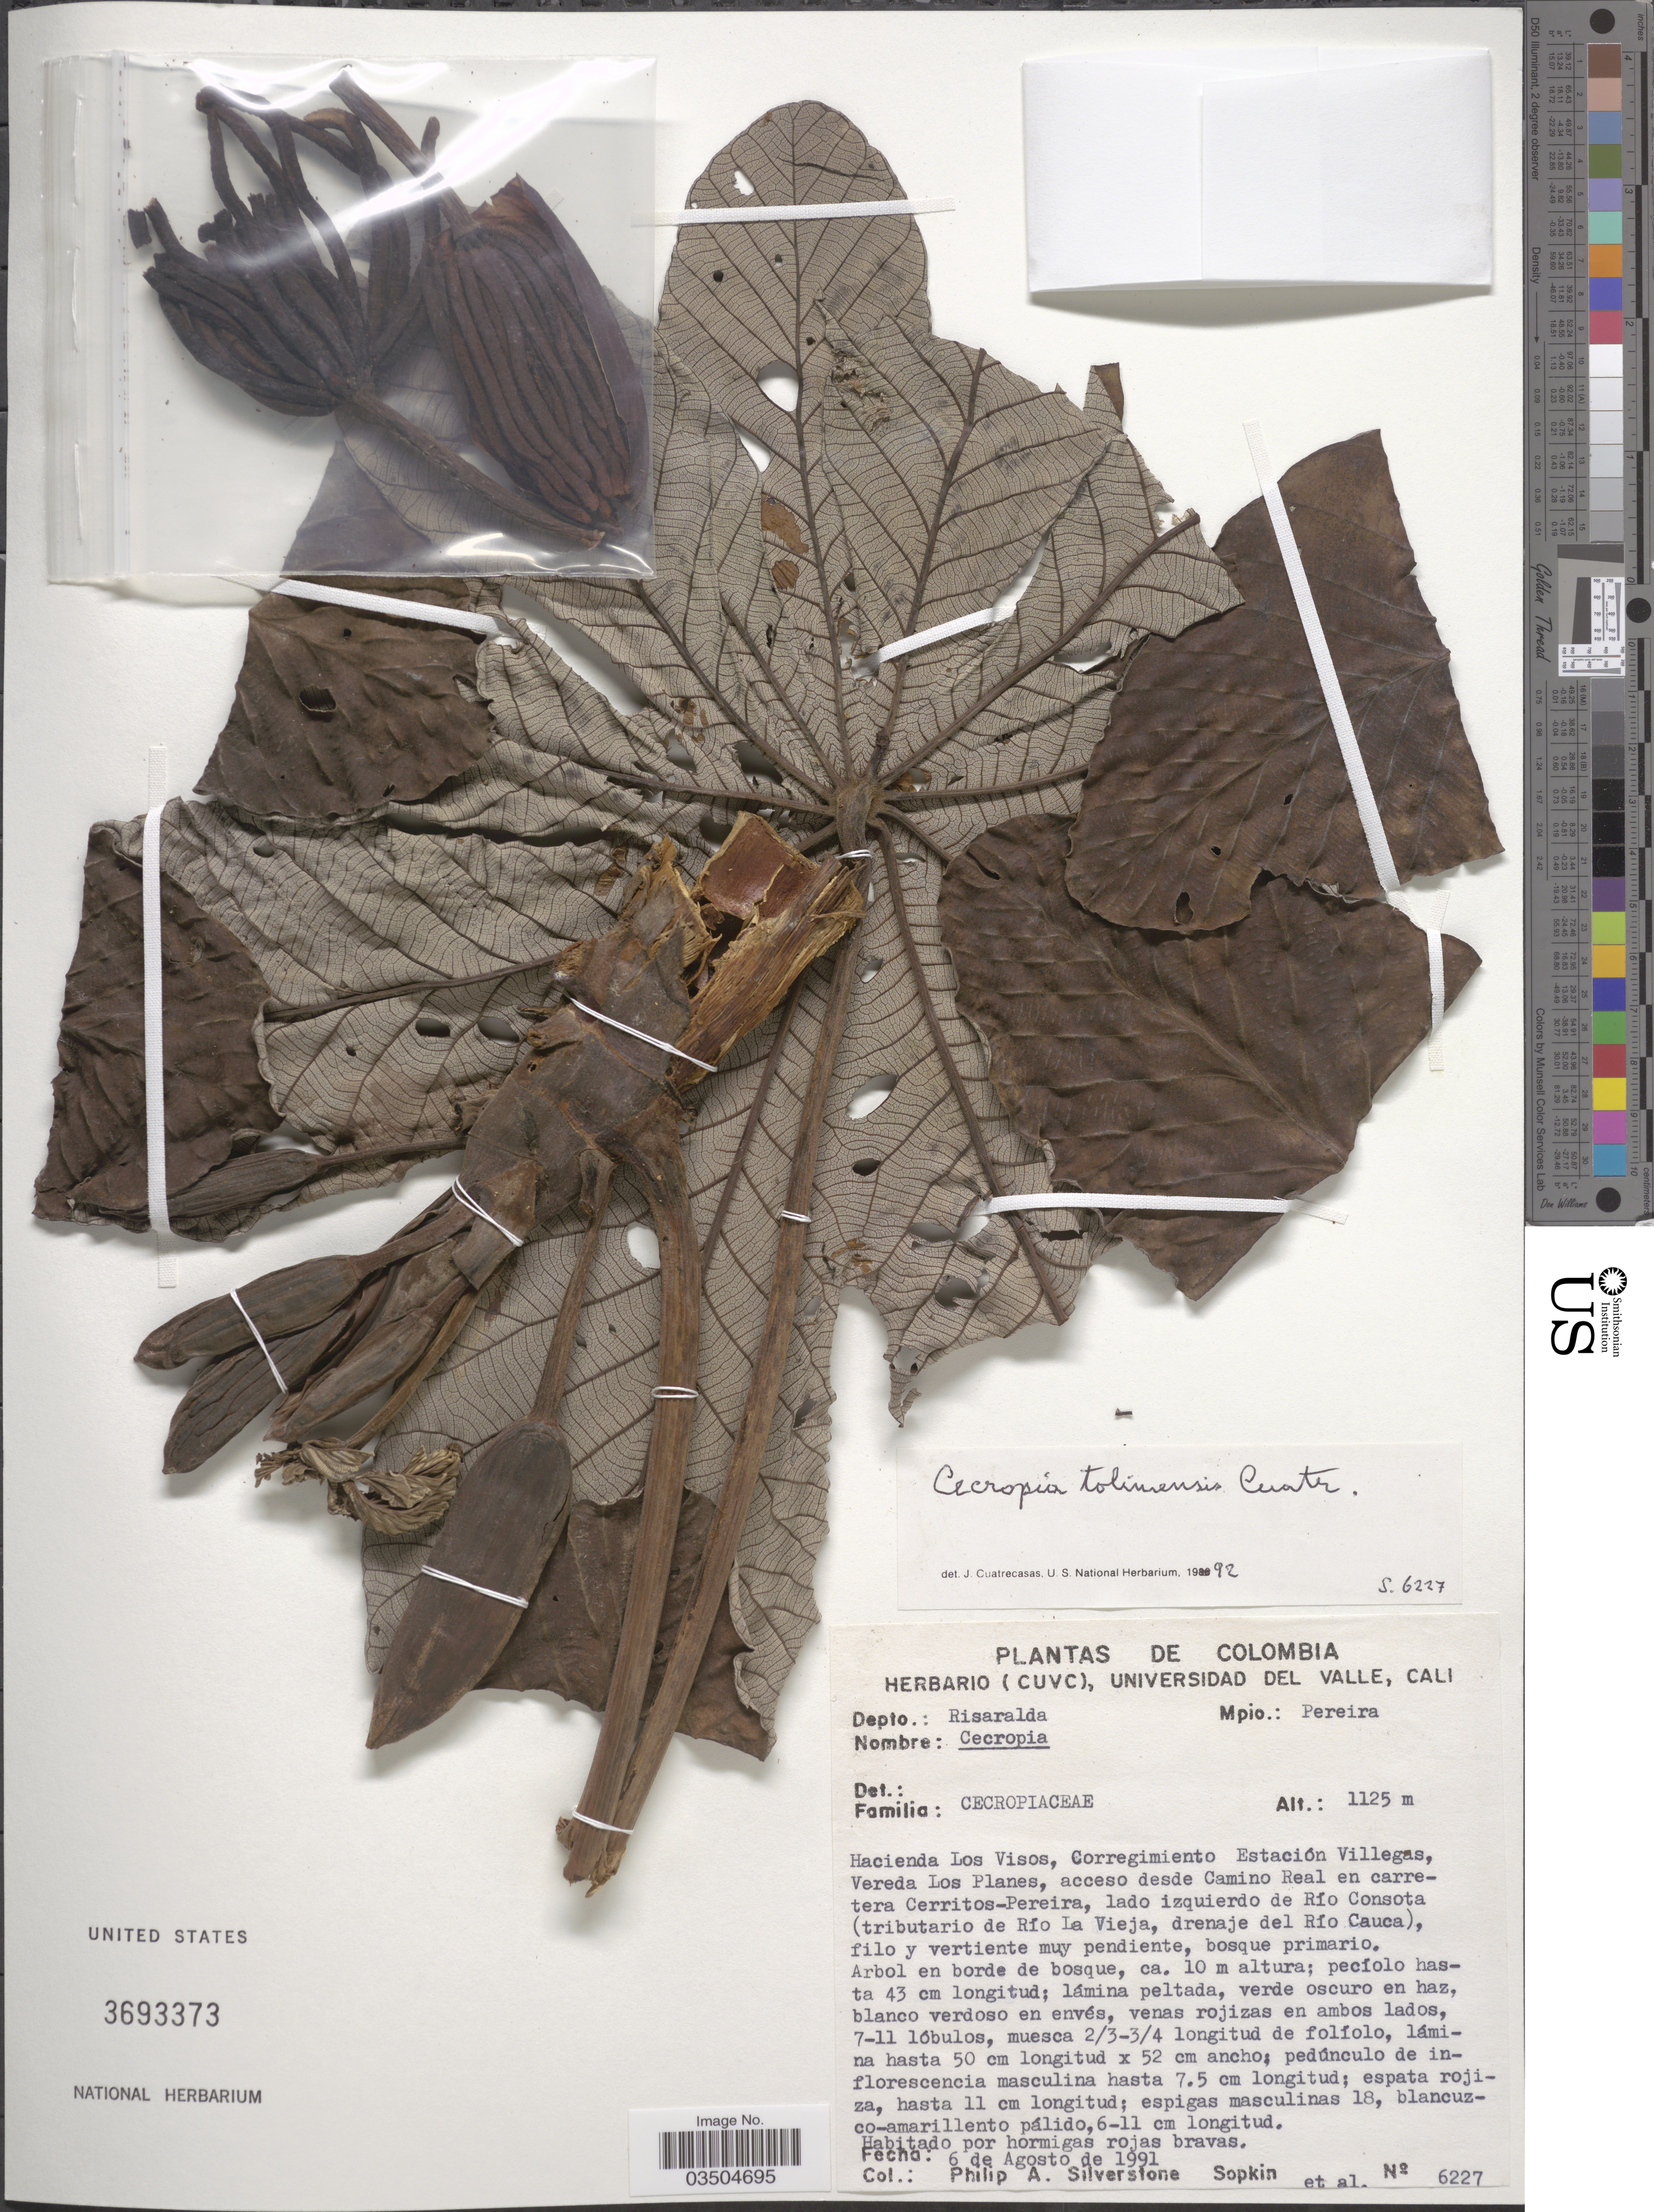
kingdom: Plantae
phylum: Tracheophyta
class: Magnoliopsida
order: Rosales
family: Urticaceae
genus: Cecropia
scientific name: Cecropia tolimensis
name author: Cuatrec.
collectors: P. A. Silverstone-Sopkin & et al.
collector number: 6227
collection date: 1991-08-06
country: Colombia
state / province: Risaralda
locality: Depto.: Risaralda. Mpio.: Pereira. Hacienda Los Visos, Corregimiento Estación Villegas, Vereda Los Planes, acceso desde Camino Real en carretera Cerritos-Pereira, lado izquierdo de Río Consota ( tributario de Río La Vieja, drenaje del Río Cauca).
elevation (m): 1125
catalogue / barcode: US 3693373